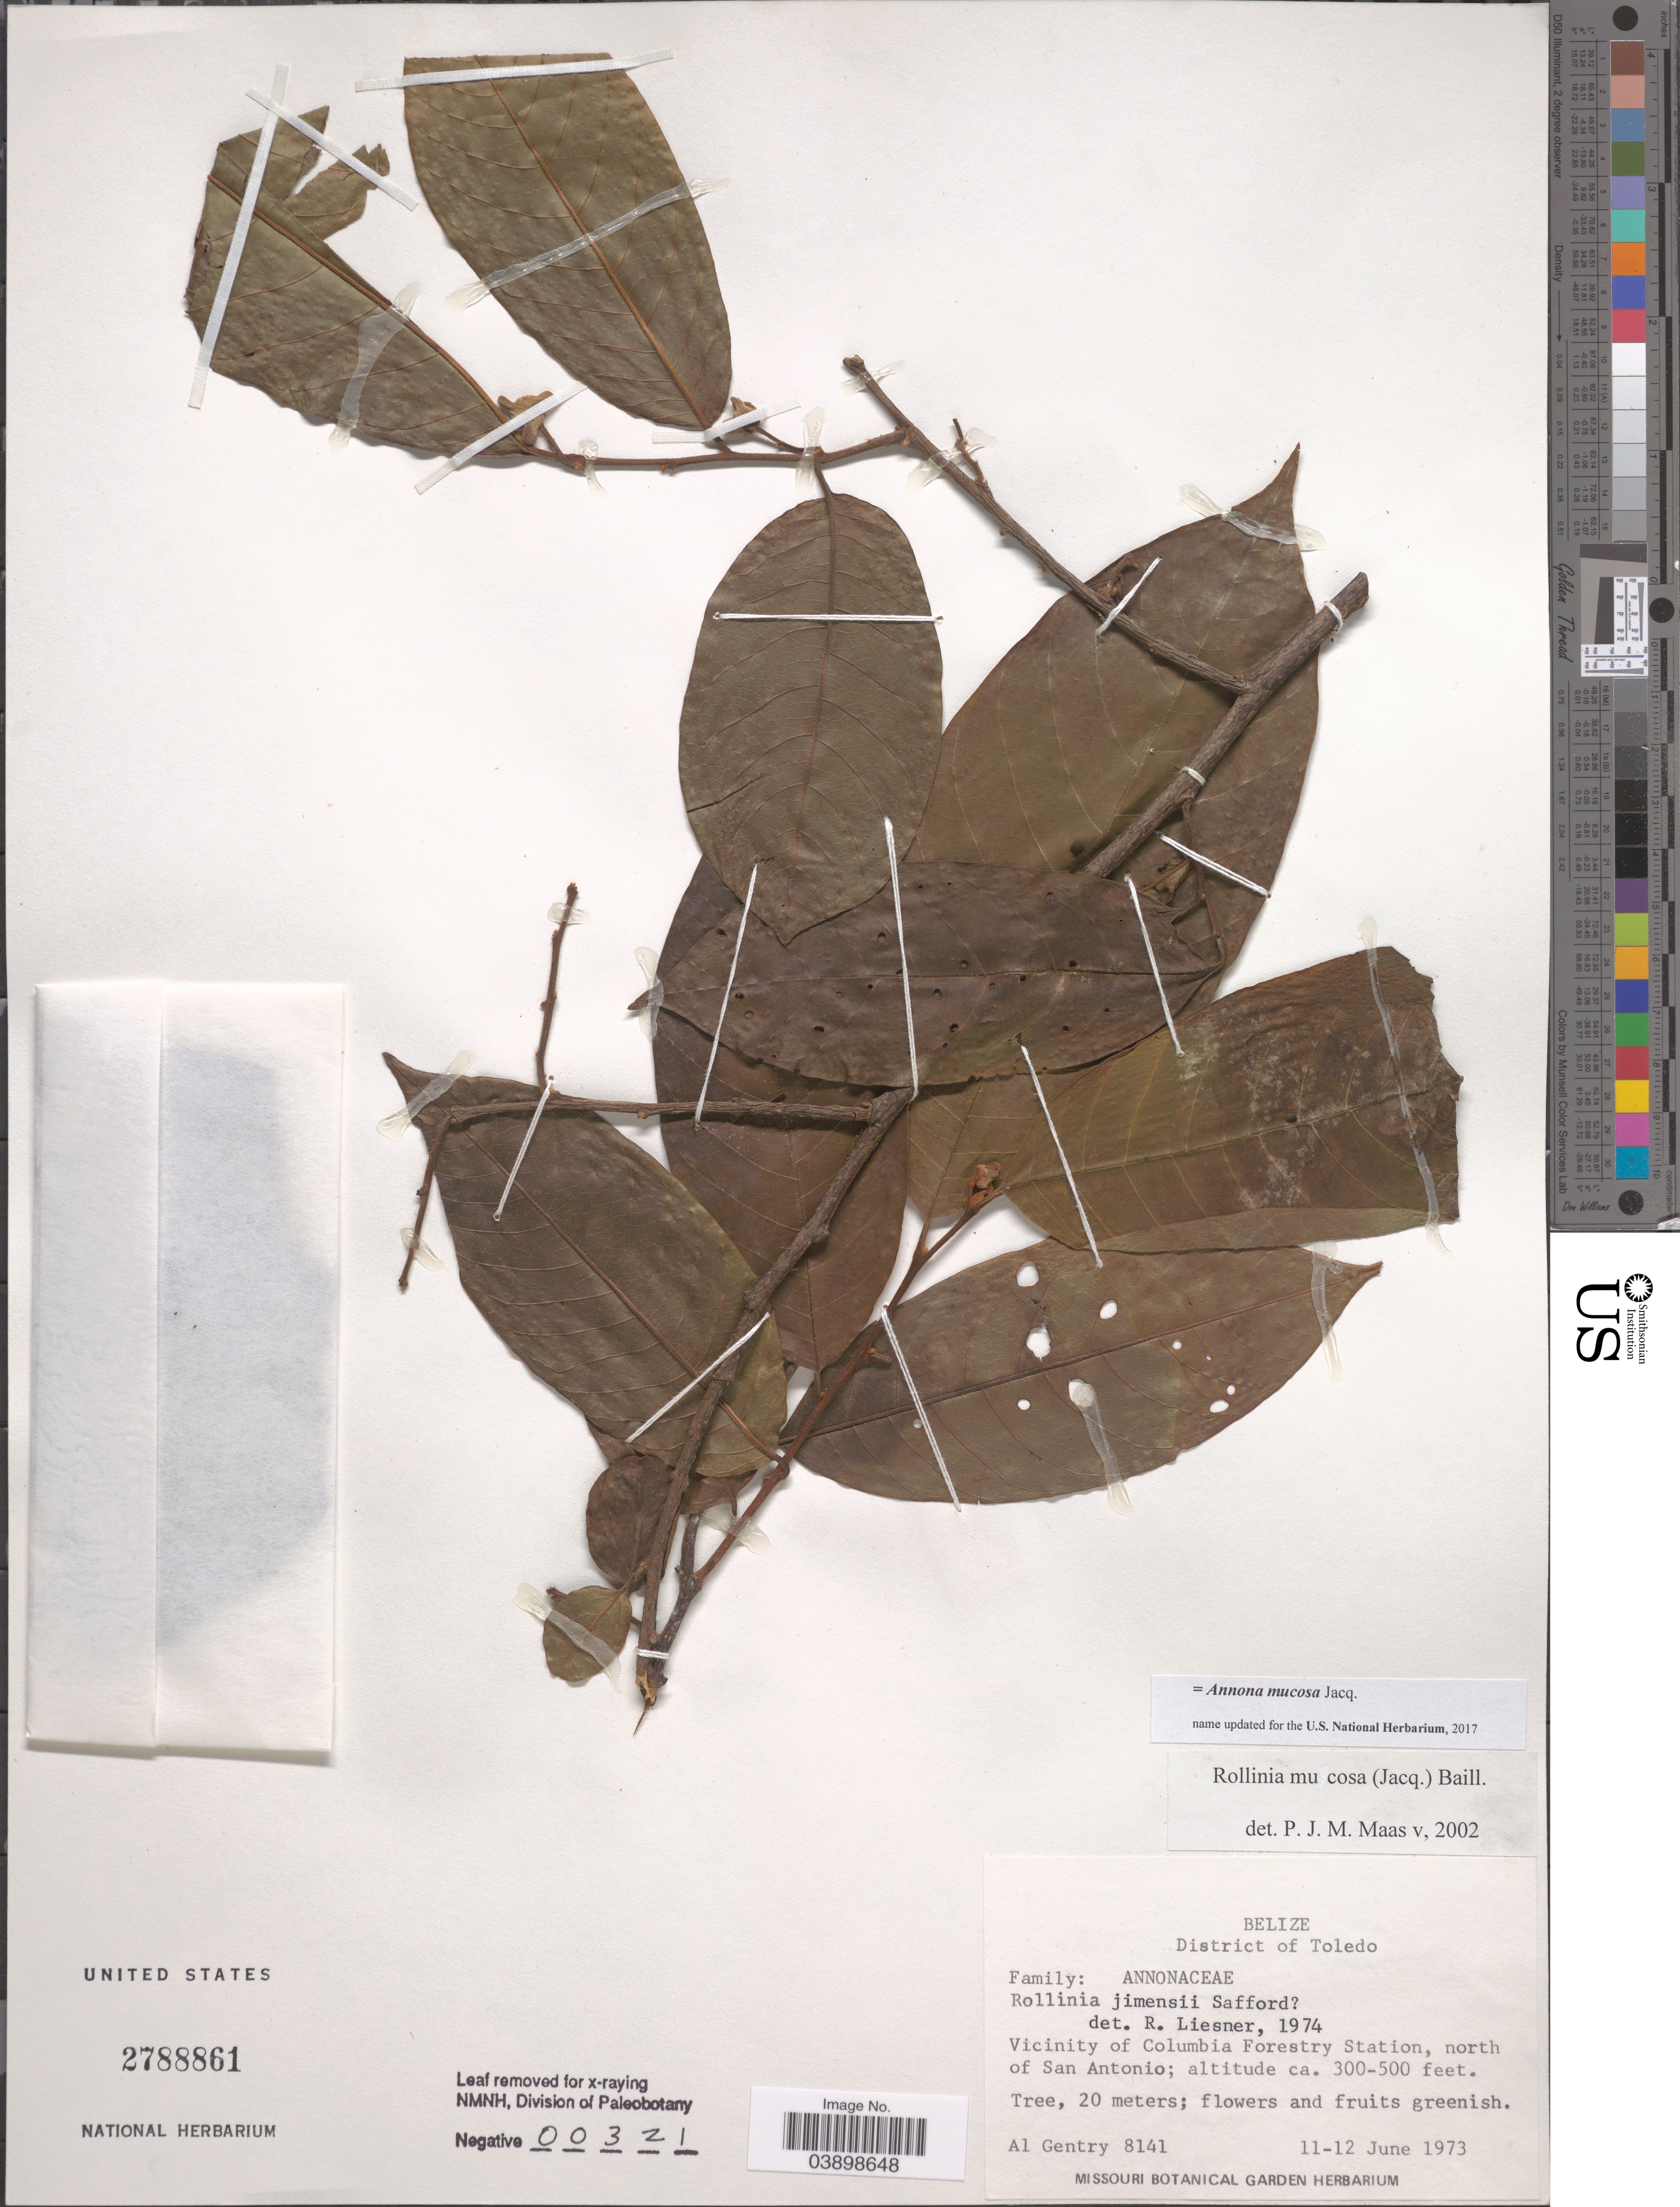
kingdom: Plantae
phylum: Tracheophyta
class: Magnoliopsida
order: Magnoliales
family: Annonaceae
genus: Annona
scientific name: Annona mucosa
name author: Jacq.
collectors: A. H. Gentry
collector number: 8141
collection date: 1973-06-11/1973-06-12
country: Belize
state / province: Toledo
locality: District of Toledo. Vicinity of Columbia Forestry Station, north of San Antonio.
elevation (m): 91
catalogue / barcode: US 2788861